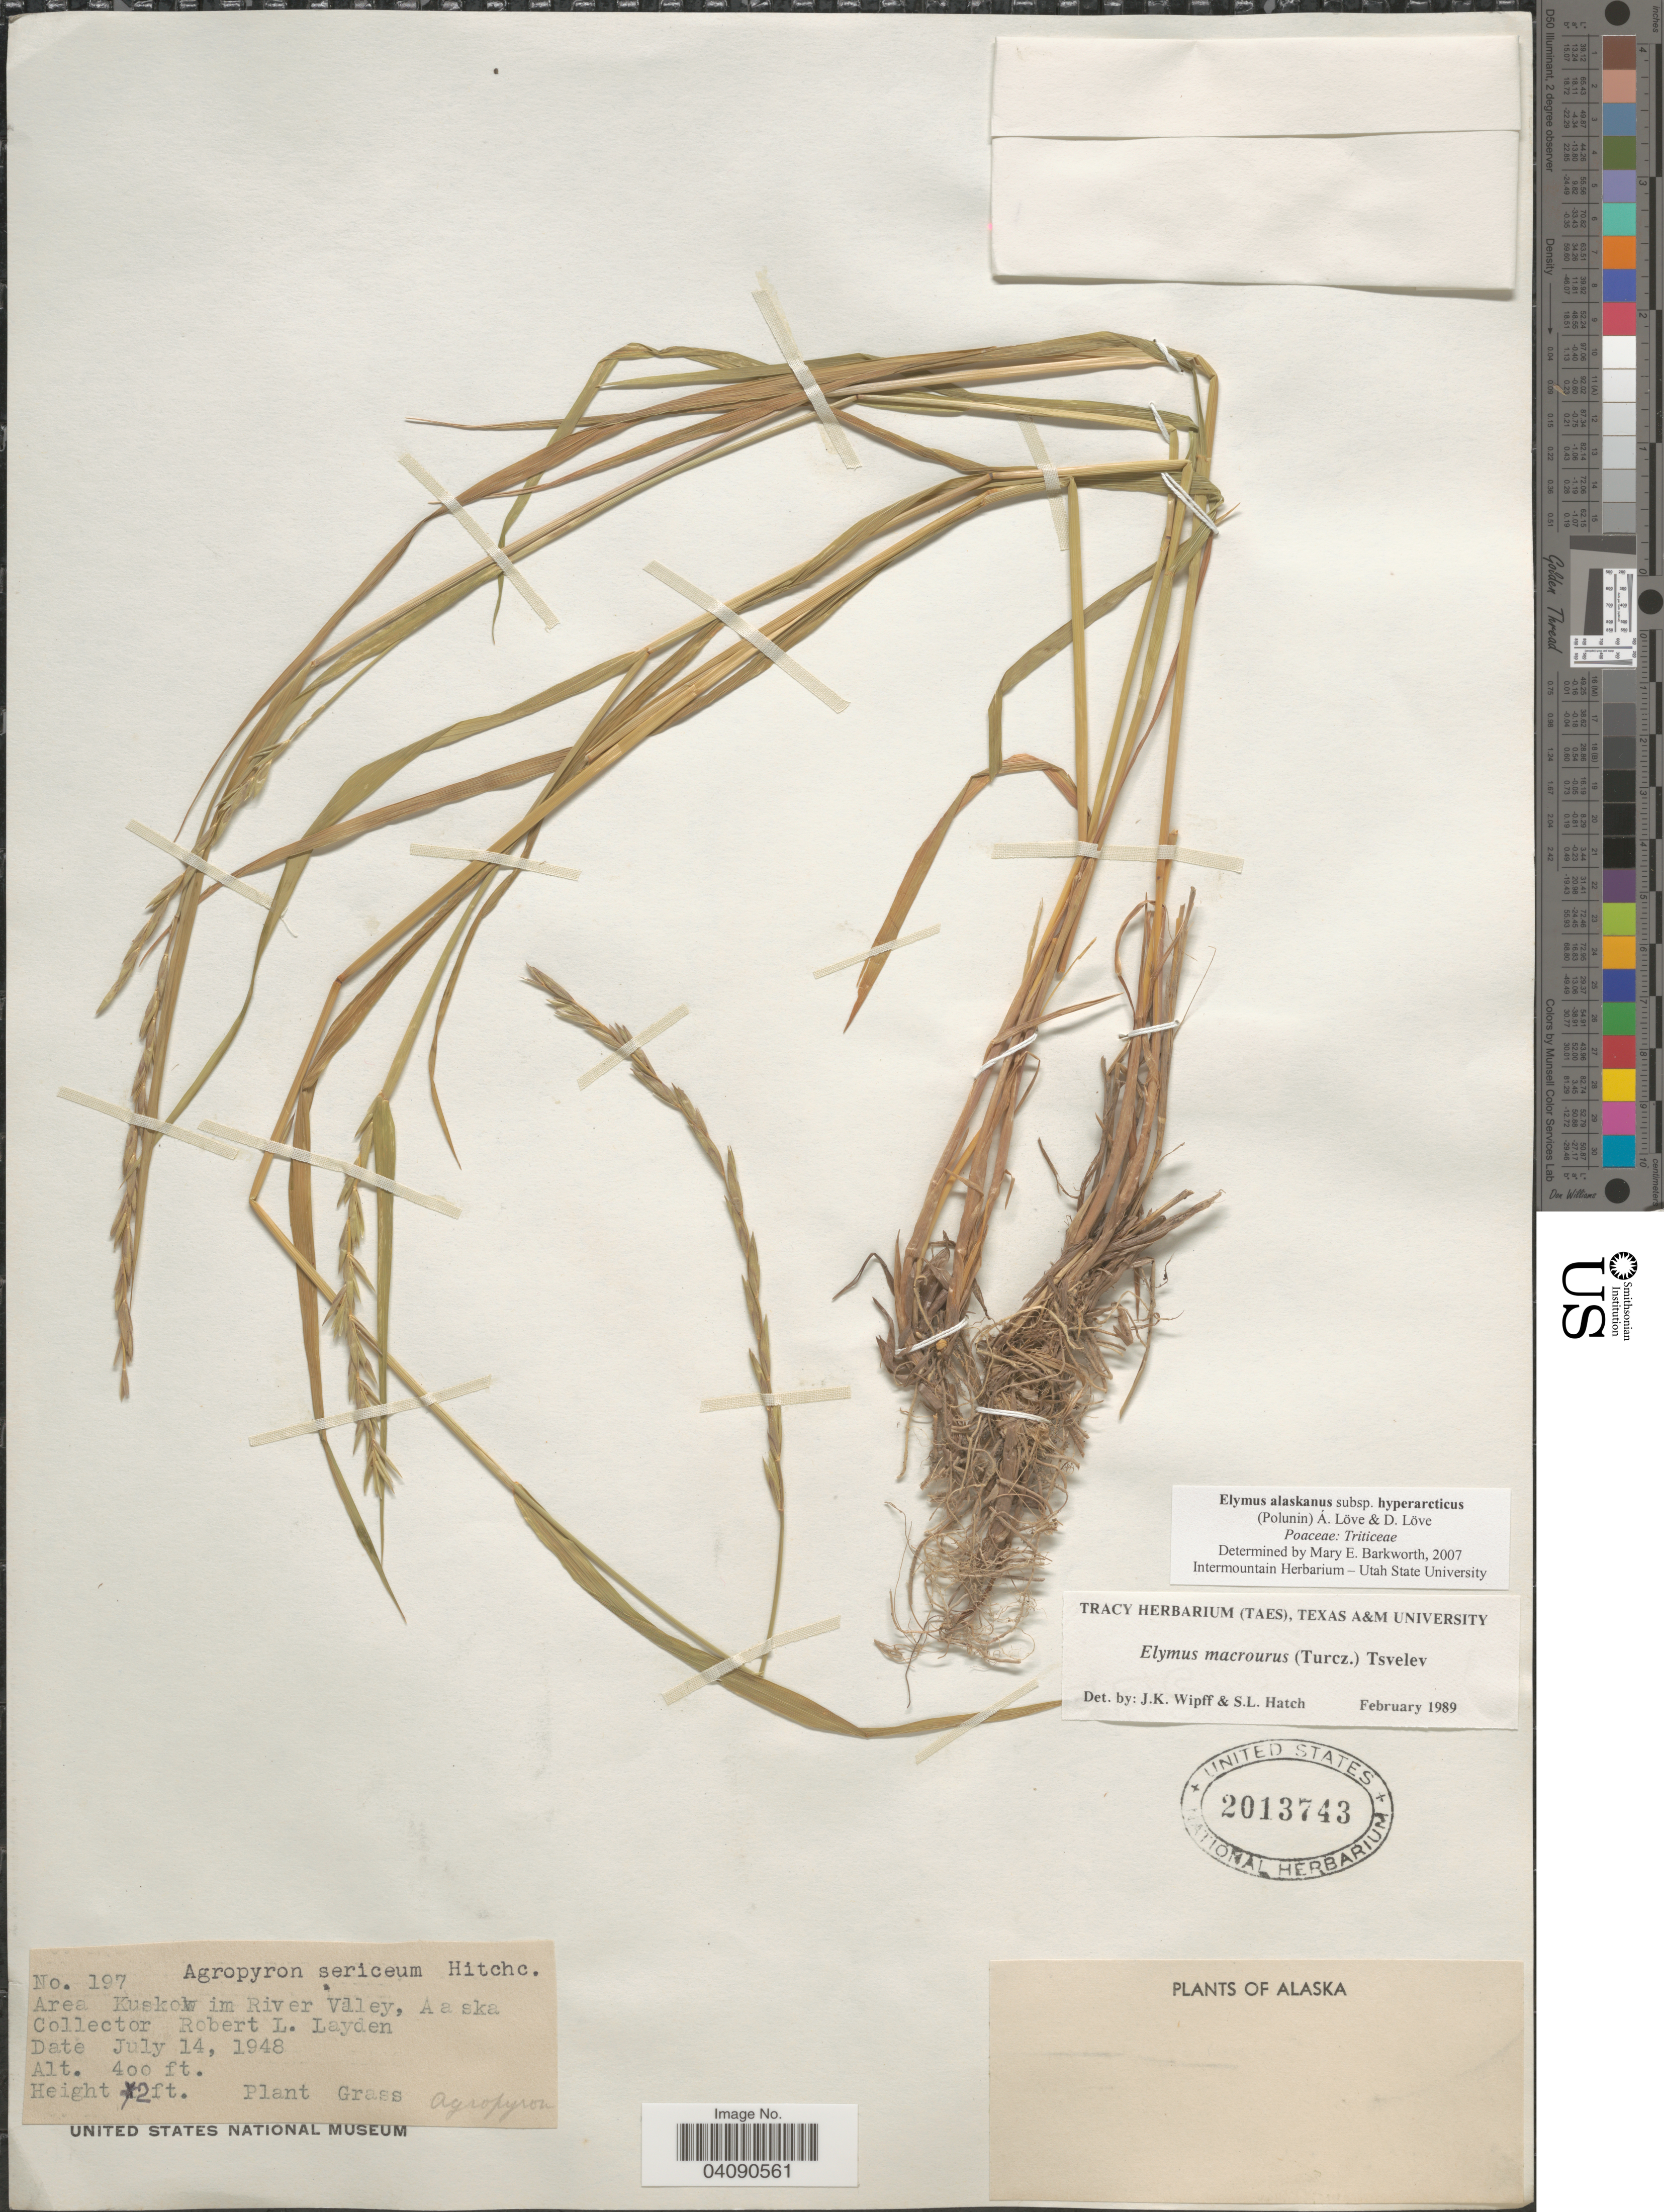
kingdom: Plantae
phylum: Tracheophyta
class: Liliopsida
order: Poales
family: Poaceae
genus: Elymus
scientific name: Elymus alaskanus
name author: (Scribn. & Merr.) Á. Löve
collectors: R. Layden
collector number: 197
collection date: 1948-07-14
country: United States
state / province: Alaska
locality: Area Kuskow in River Valley.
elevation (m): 122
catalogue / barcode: US 2013743